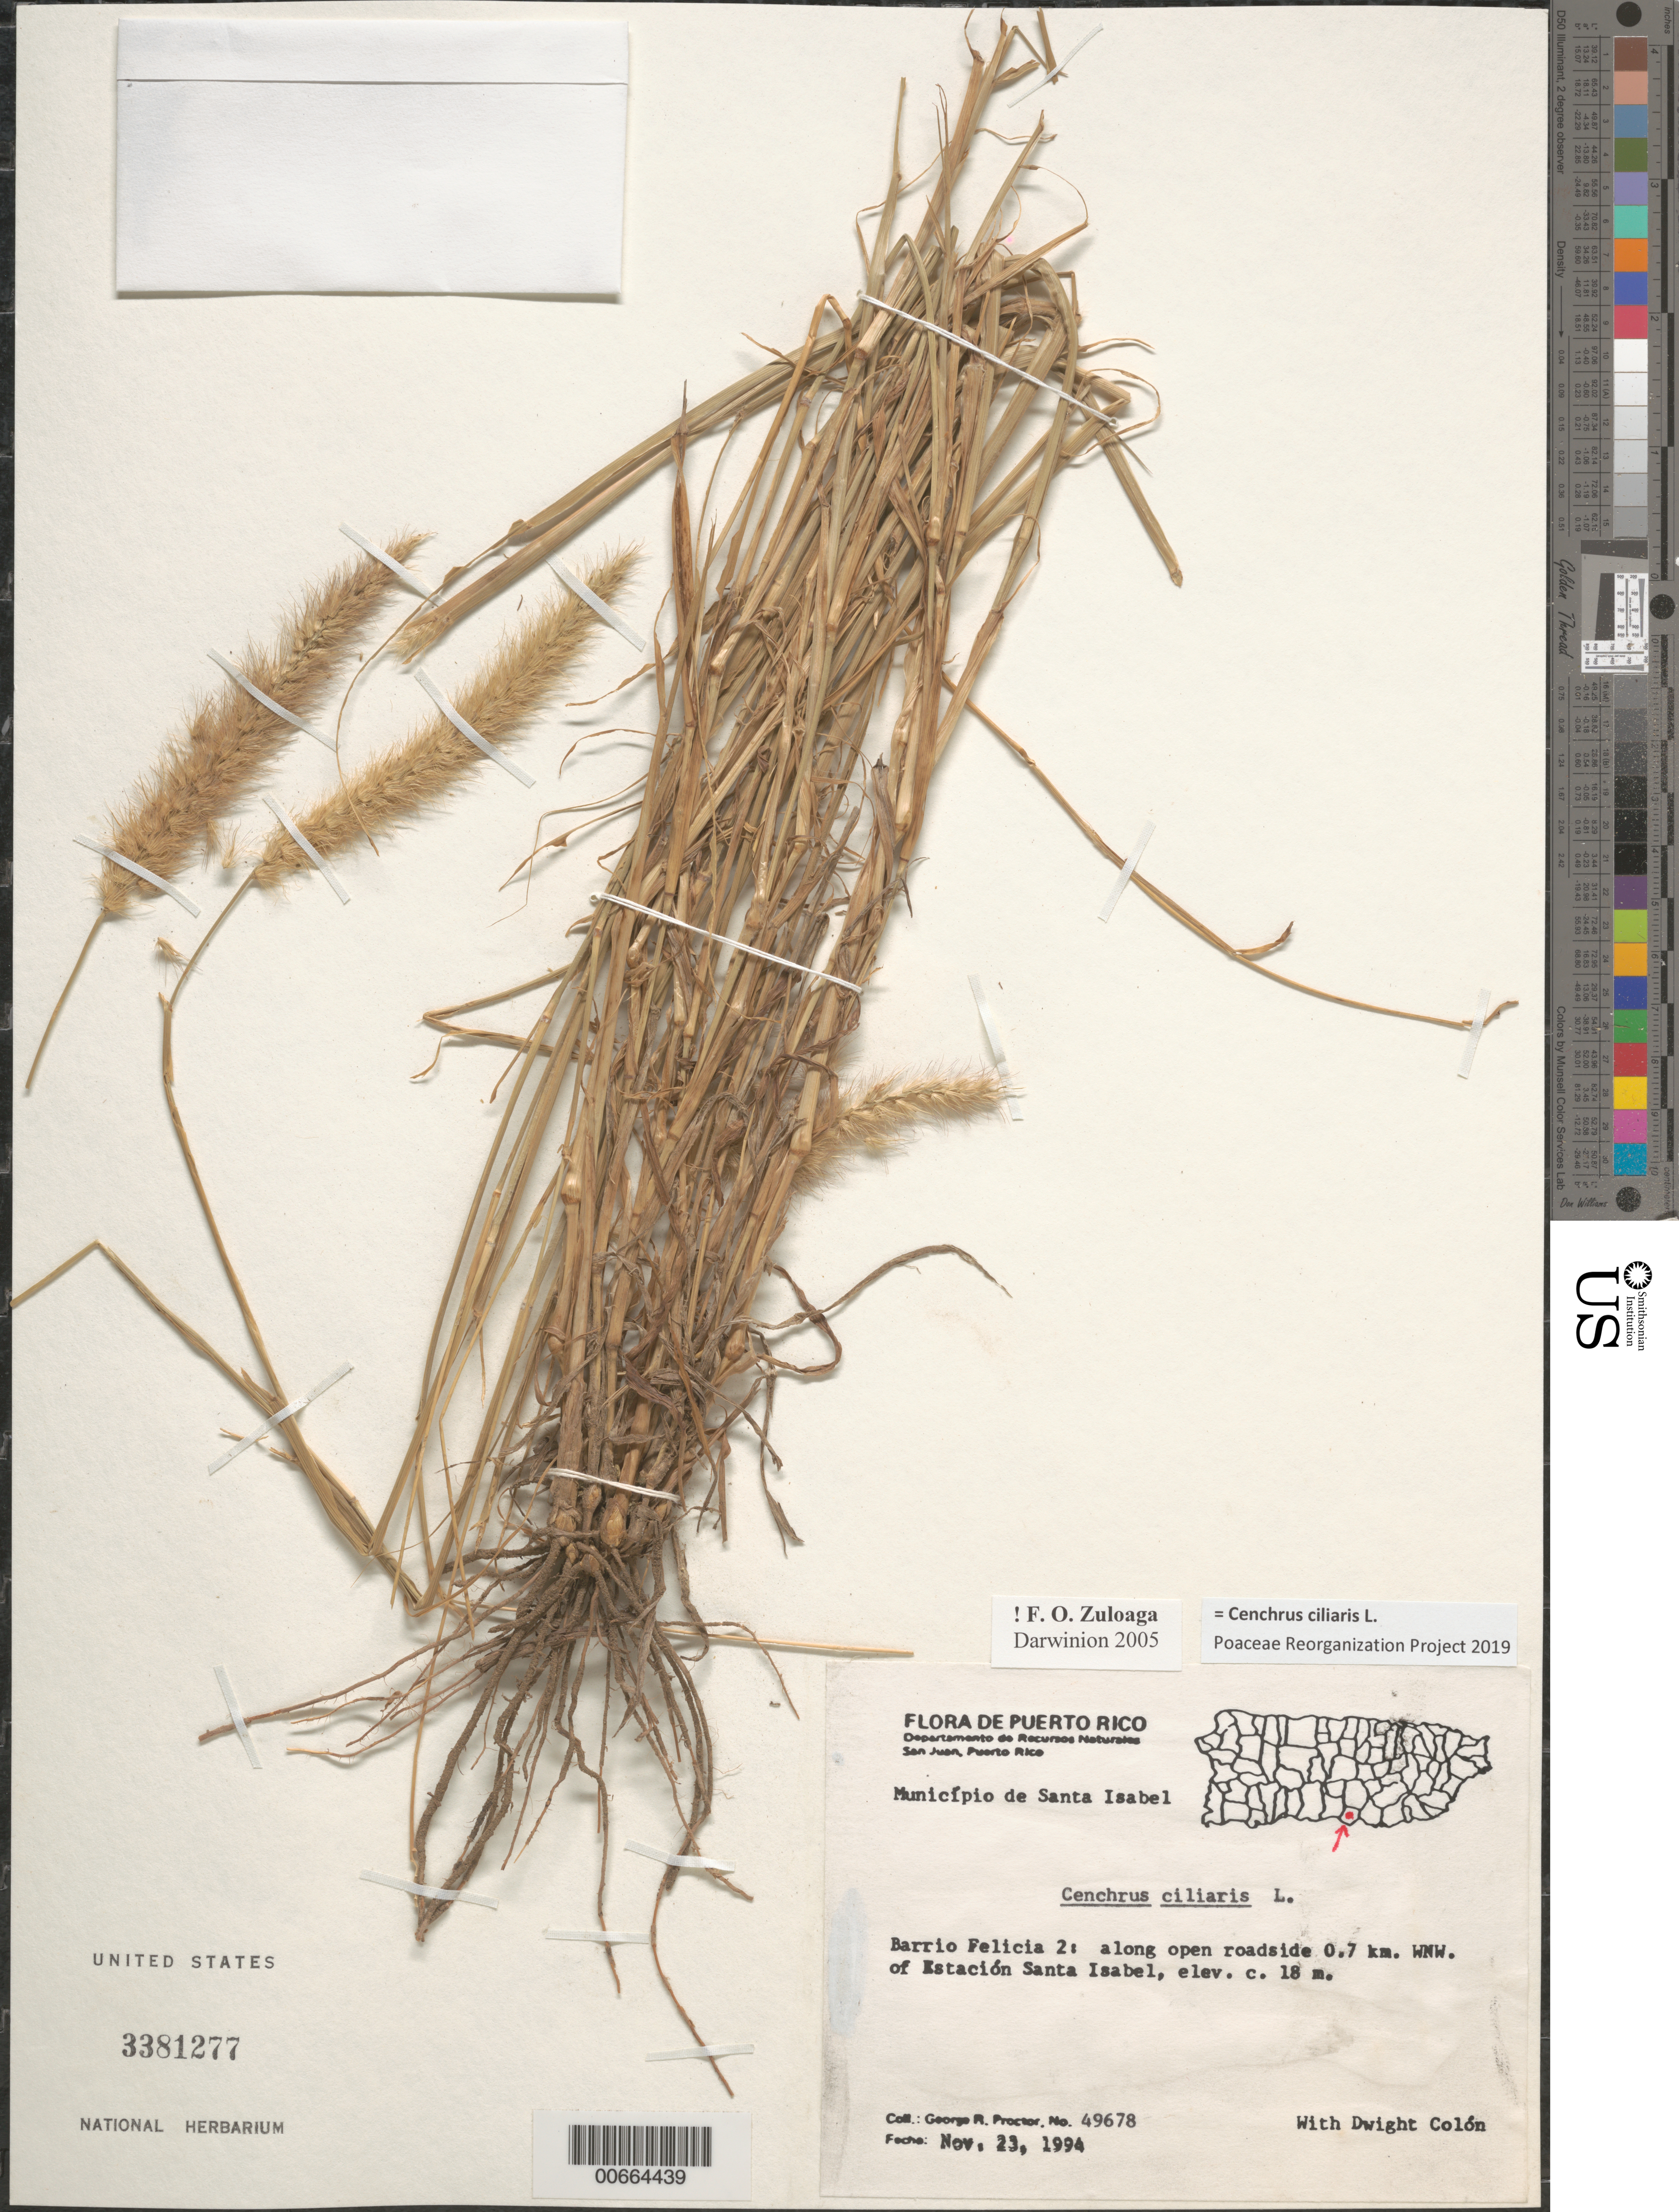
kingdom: Plantae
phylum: Tracheophyta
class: Liliopsida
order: Poales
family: Poaceae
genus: Cenchrus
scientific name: Cenchrus ciliaris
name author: L.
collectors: G. R. Proctor & D. Colón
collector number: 49678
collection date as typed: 23 Nov 1994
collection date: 1994-11-23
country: Puerto Rico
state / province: Santa Isabel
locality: Mun. Santa Isabel, Barrio Felicia 2: along open roadside 0.7 km. WNW of Estación Santa Isabel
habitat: Along open roadside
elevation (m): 18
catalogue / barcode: US 3381277